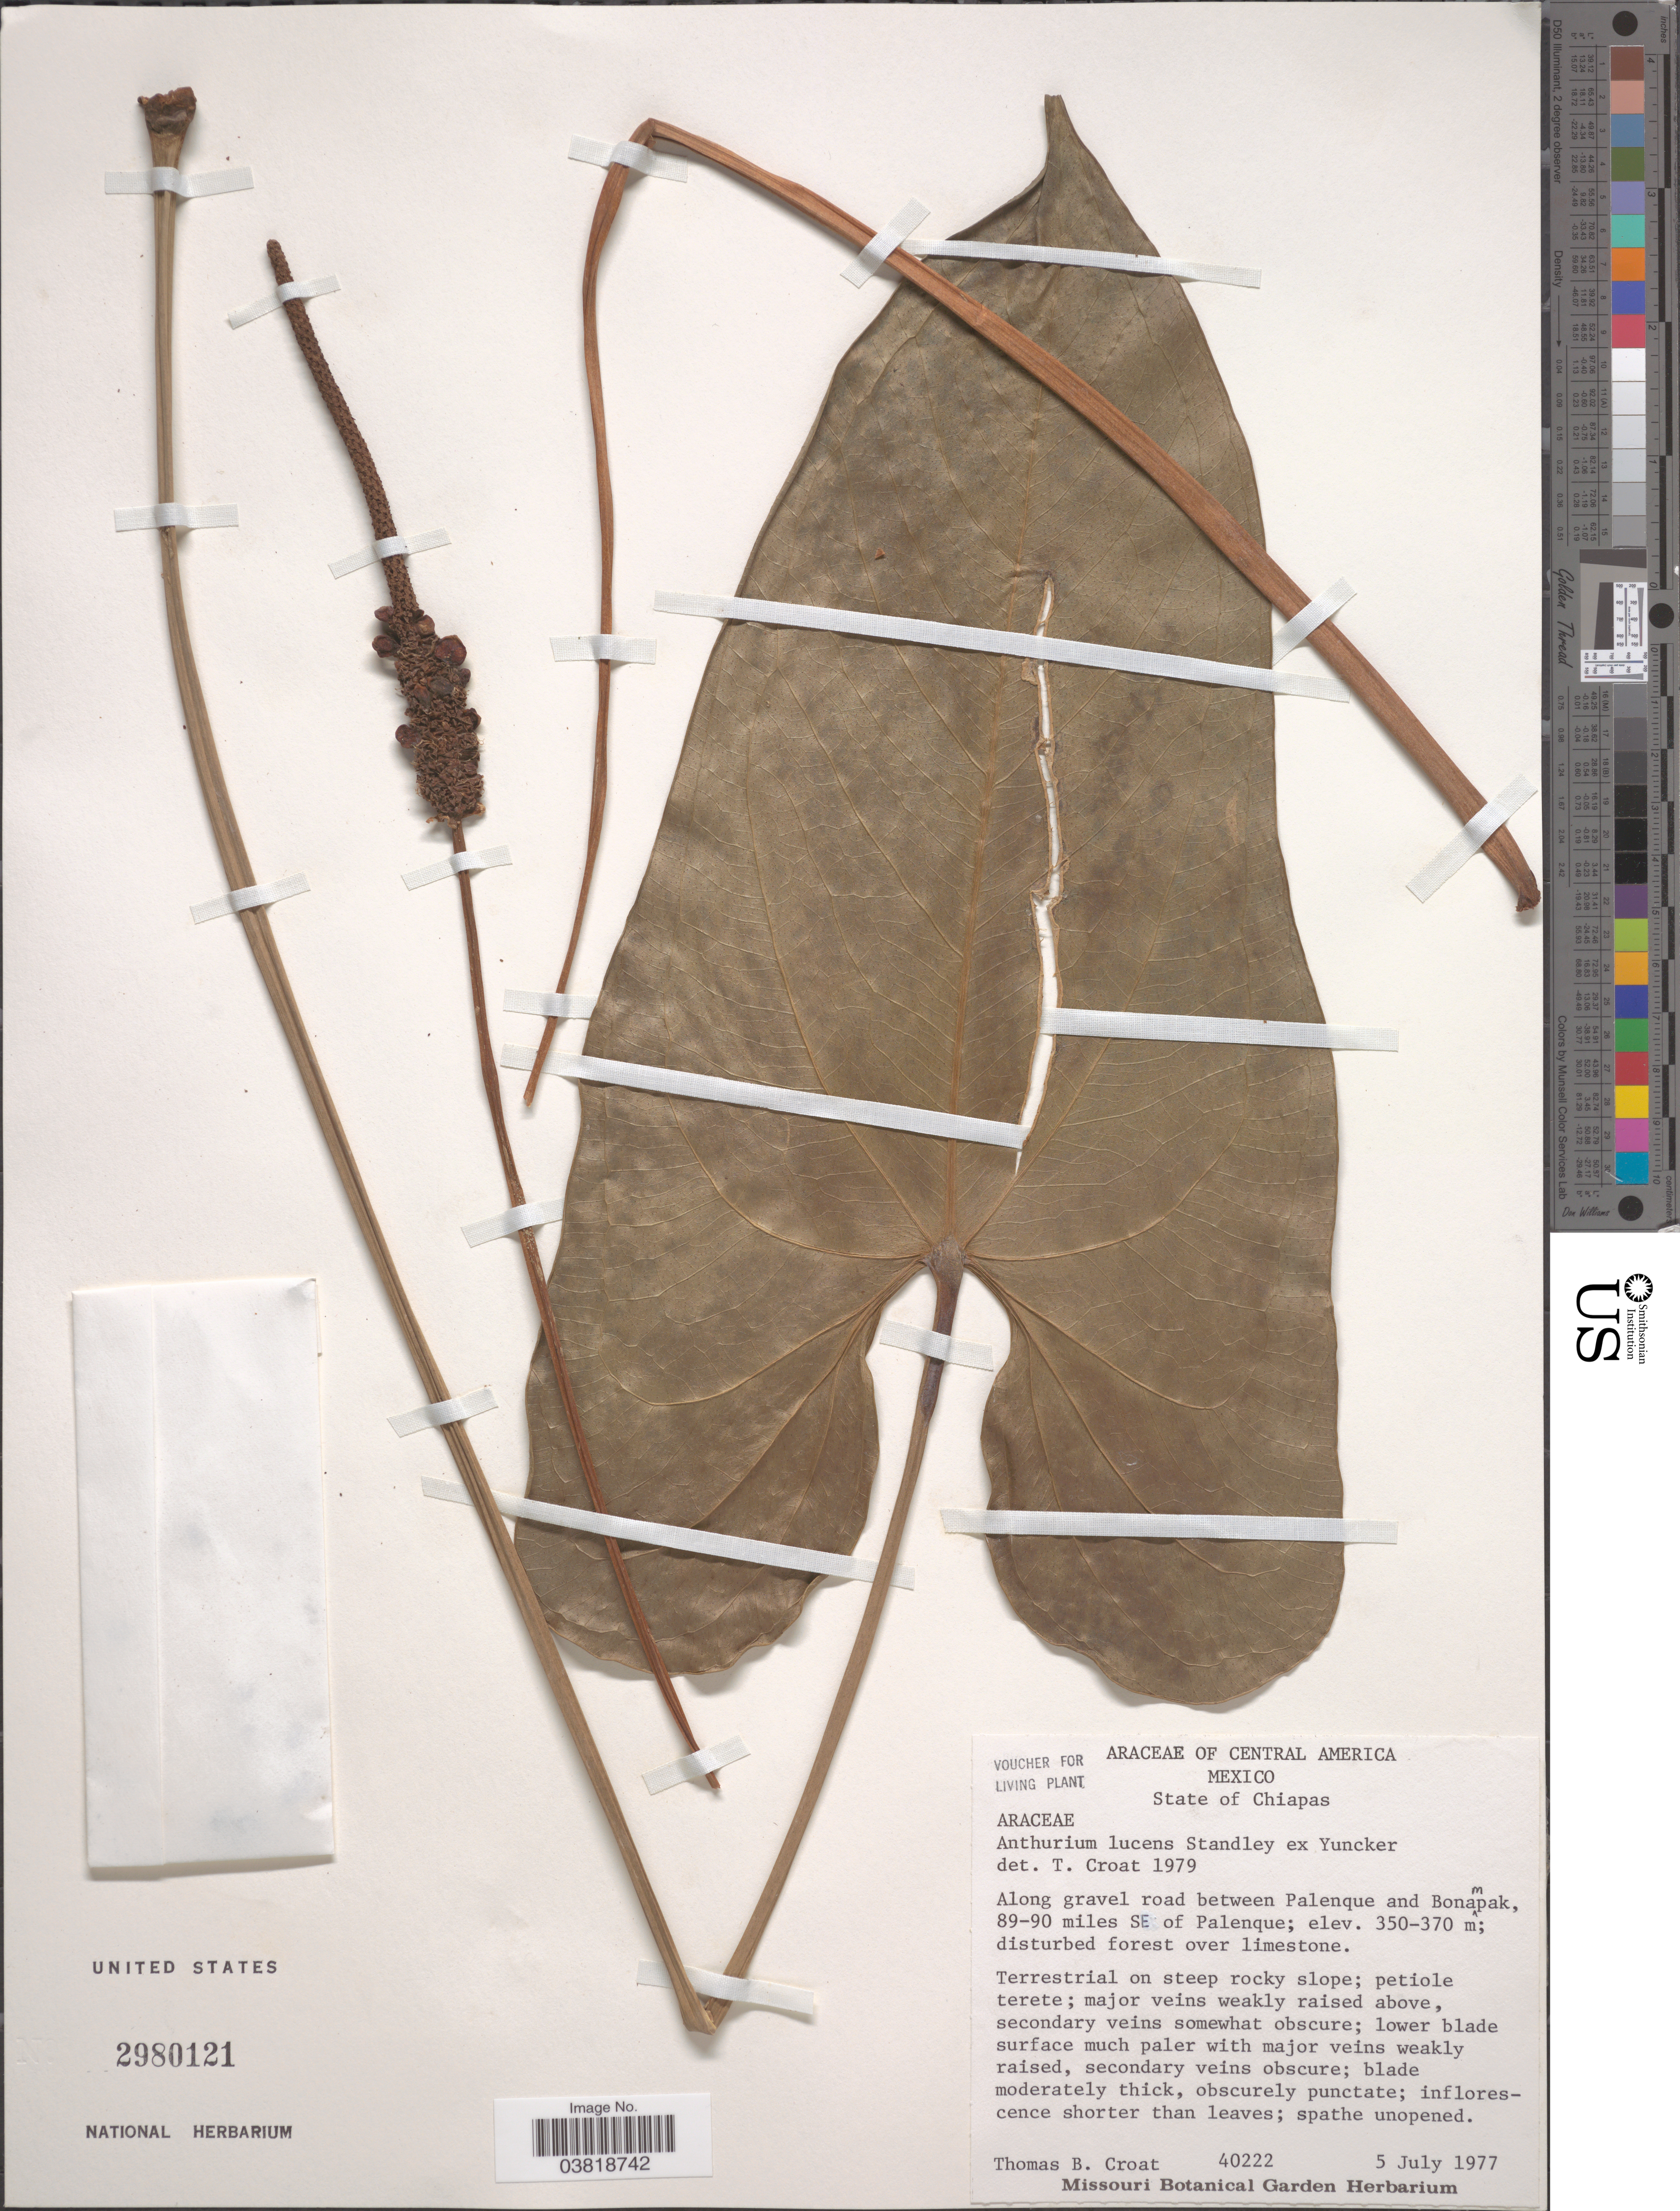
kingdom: Plantae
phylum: Tracheophyta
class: Liliopsida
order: Alismatales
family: Araceae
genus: Anthurium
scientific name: Anthurium lucens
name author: Standl. ex Yunck.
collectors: T. B. Croat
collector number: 40222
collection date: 1977-07-05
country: Mexico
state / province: Chiapas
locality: Central America. Along gravel road between Palenque and Bonampak, 89-90 miles SE of Palenque.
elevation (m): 350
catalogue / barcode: US 2980121